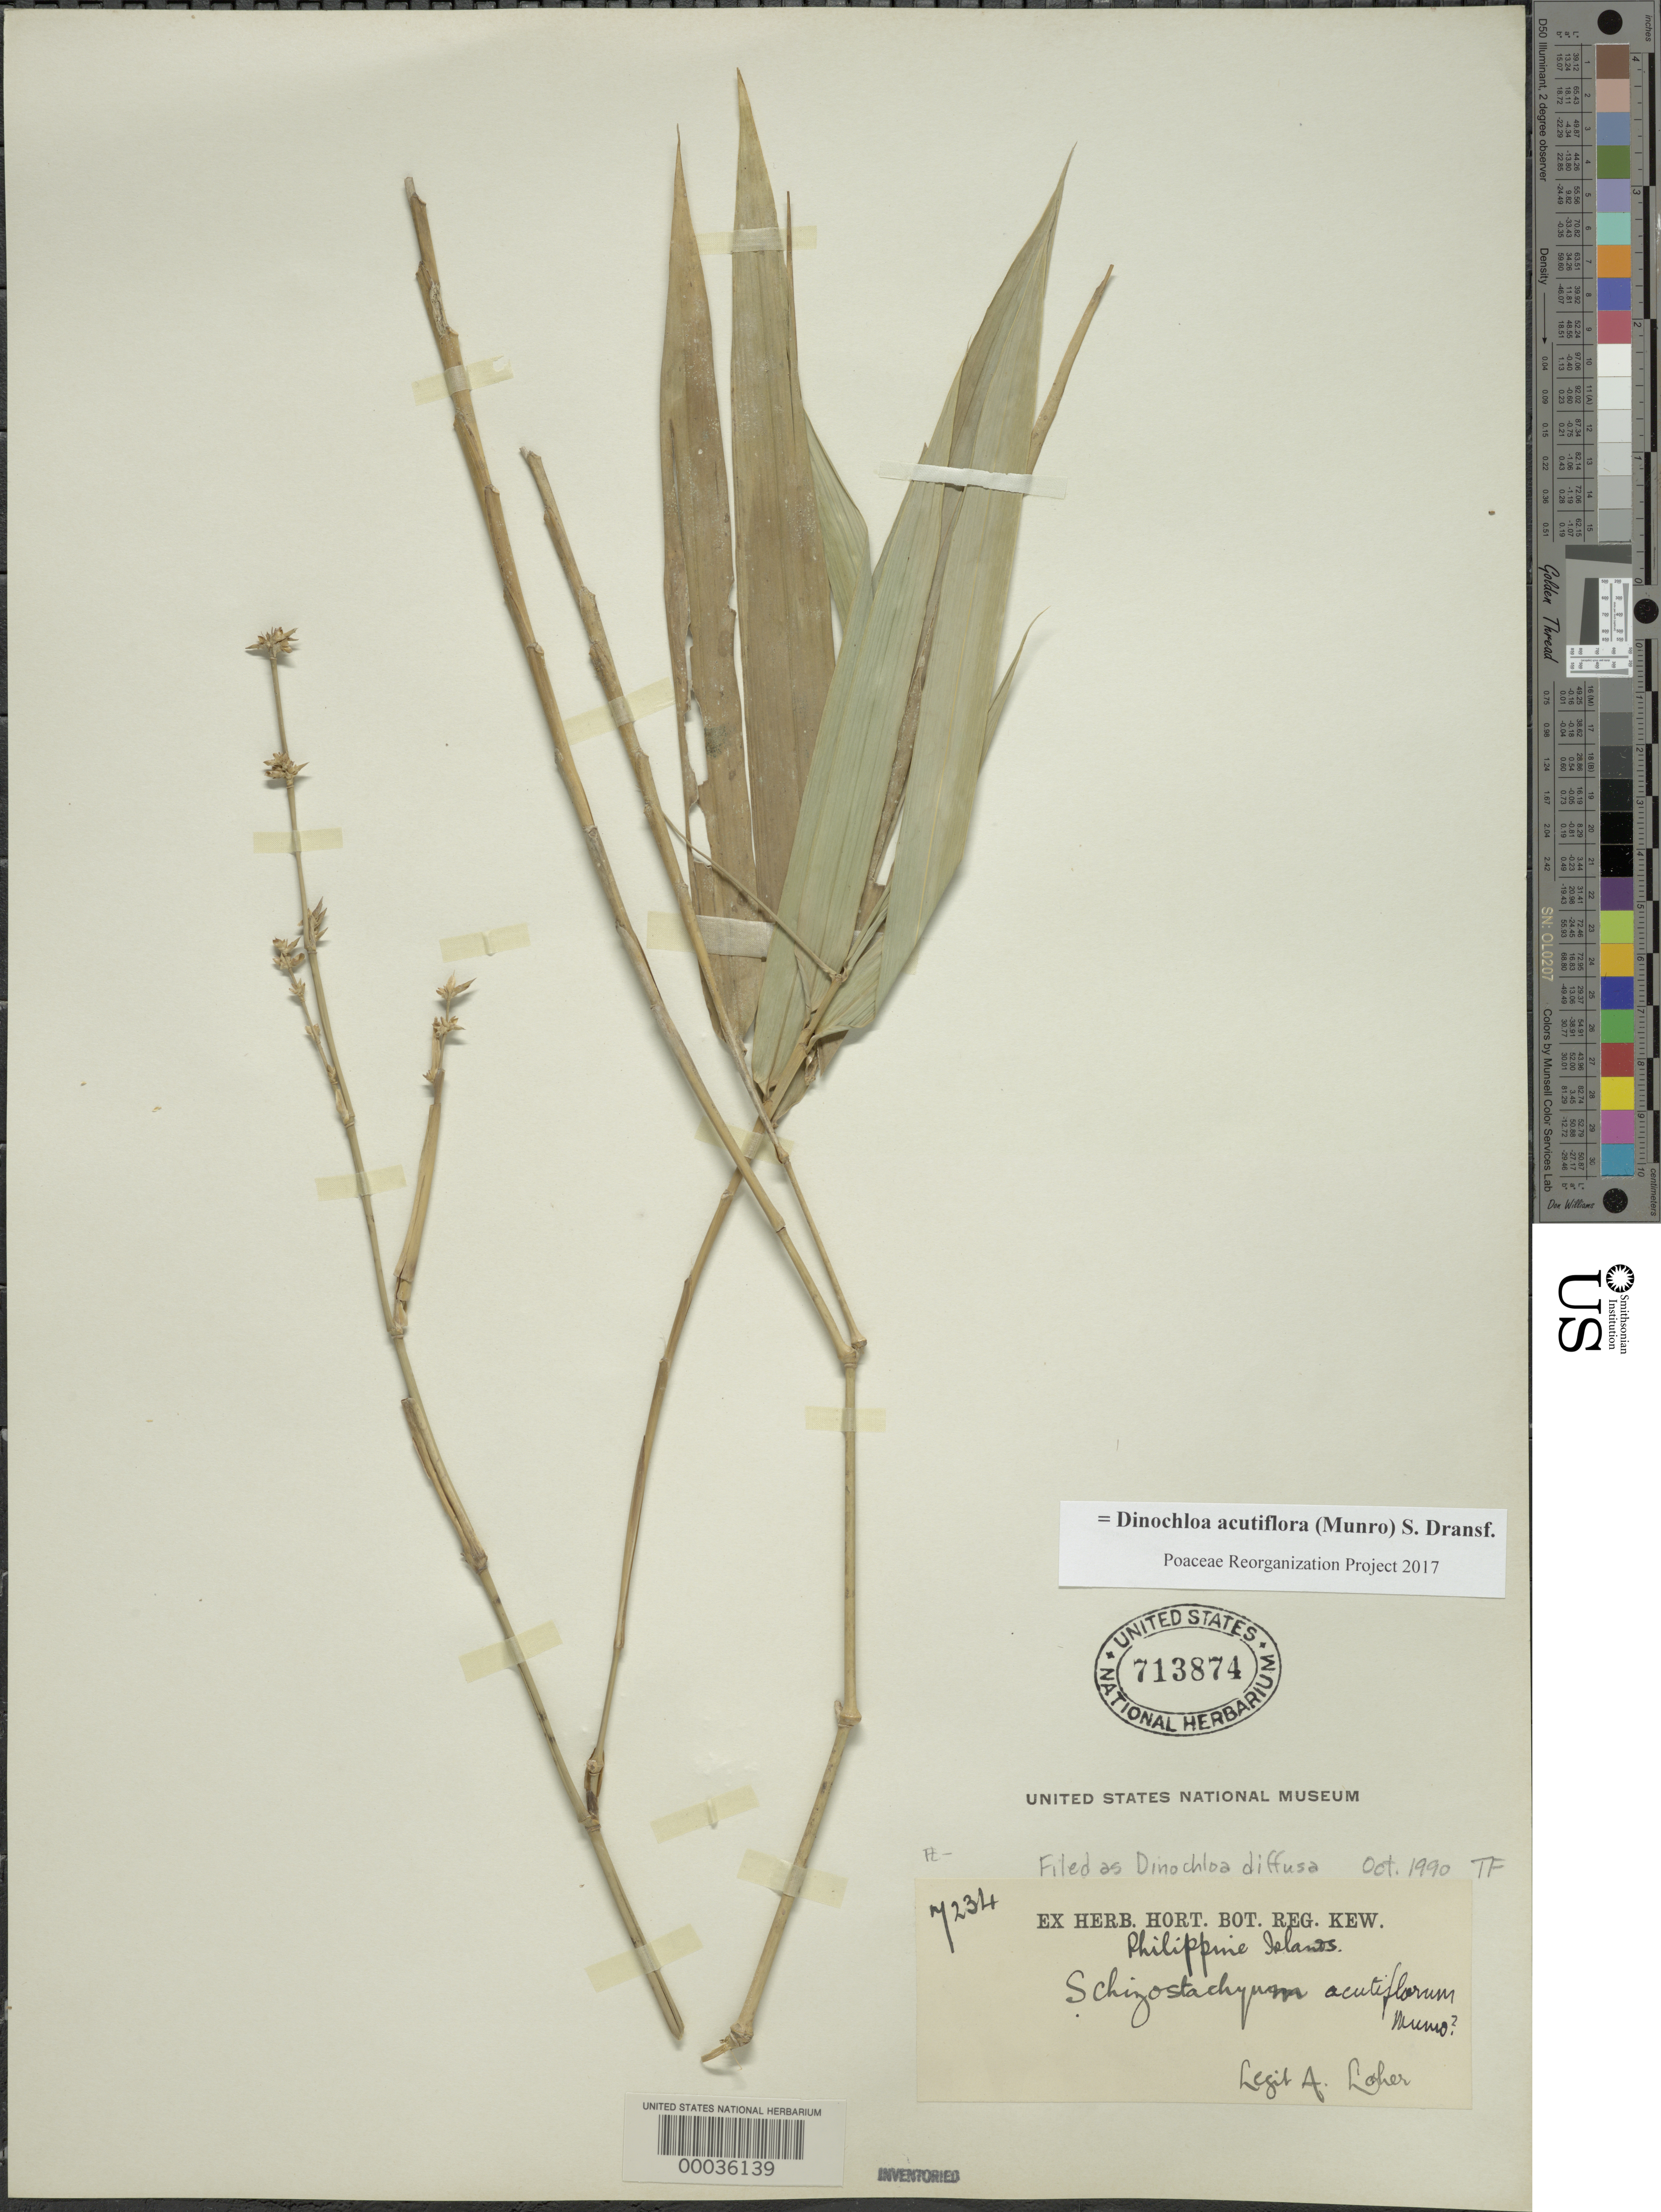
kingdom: Plantae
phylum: Tracheophyta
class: Liliopsida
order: Poales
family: Poaceae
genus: Dinochloa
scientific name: Dinochloa acutiflora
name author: (Munro) Soenarko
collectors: A. Loher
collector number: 7234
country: Philippines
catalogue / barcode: US 713874